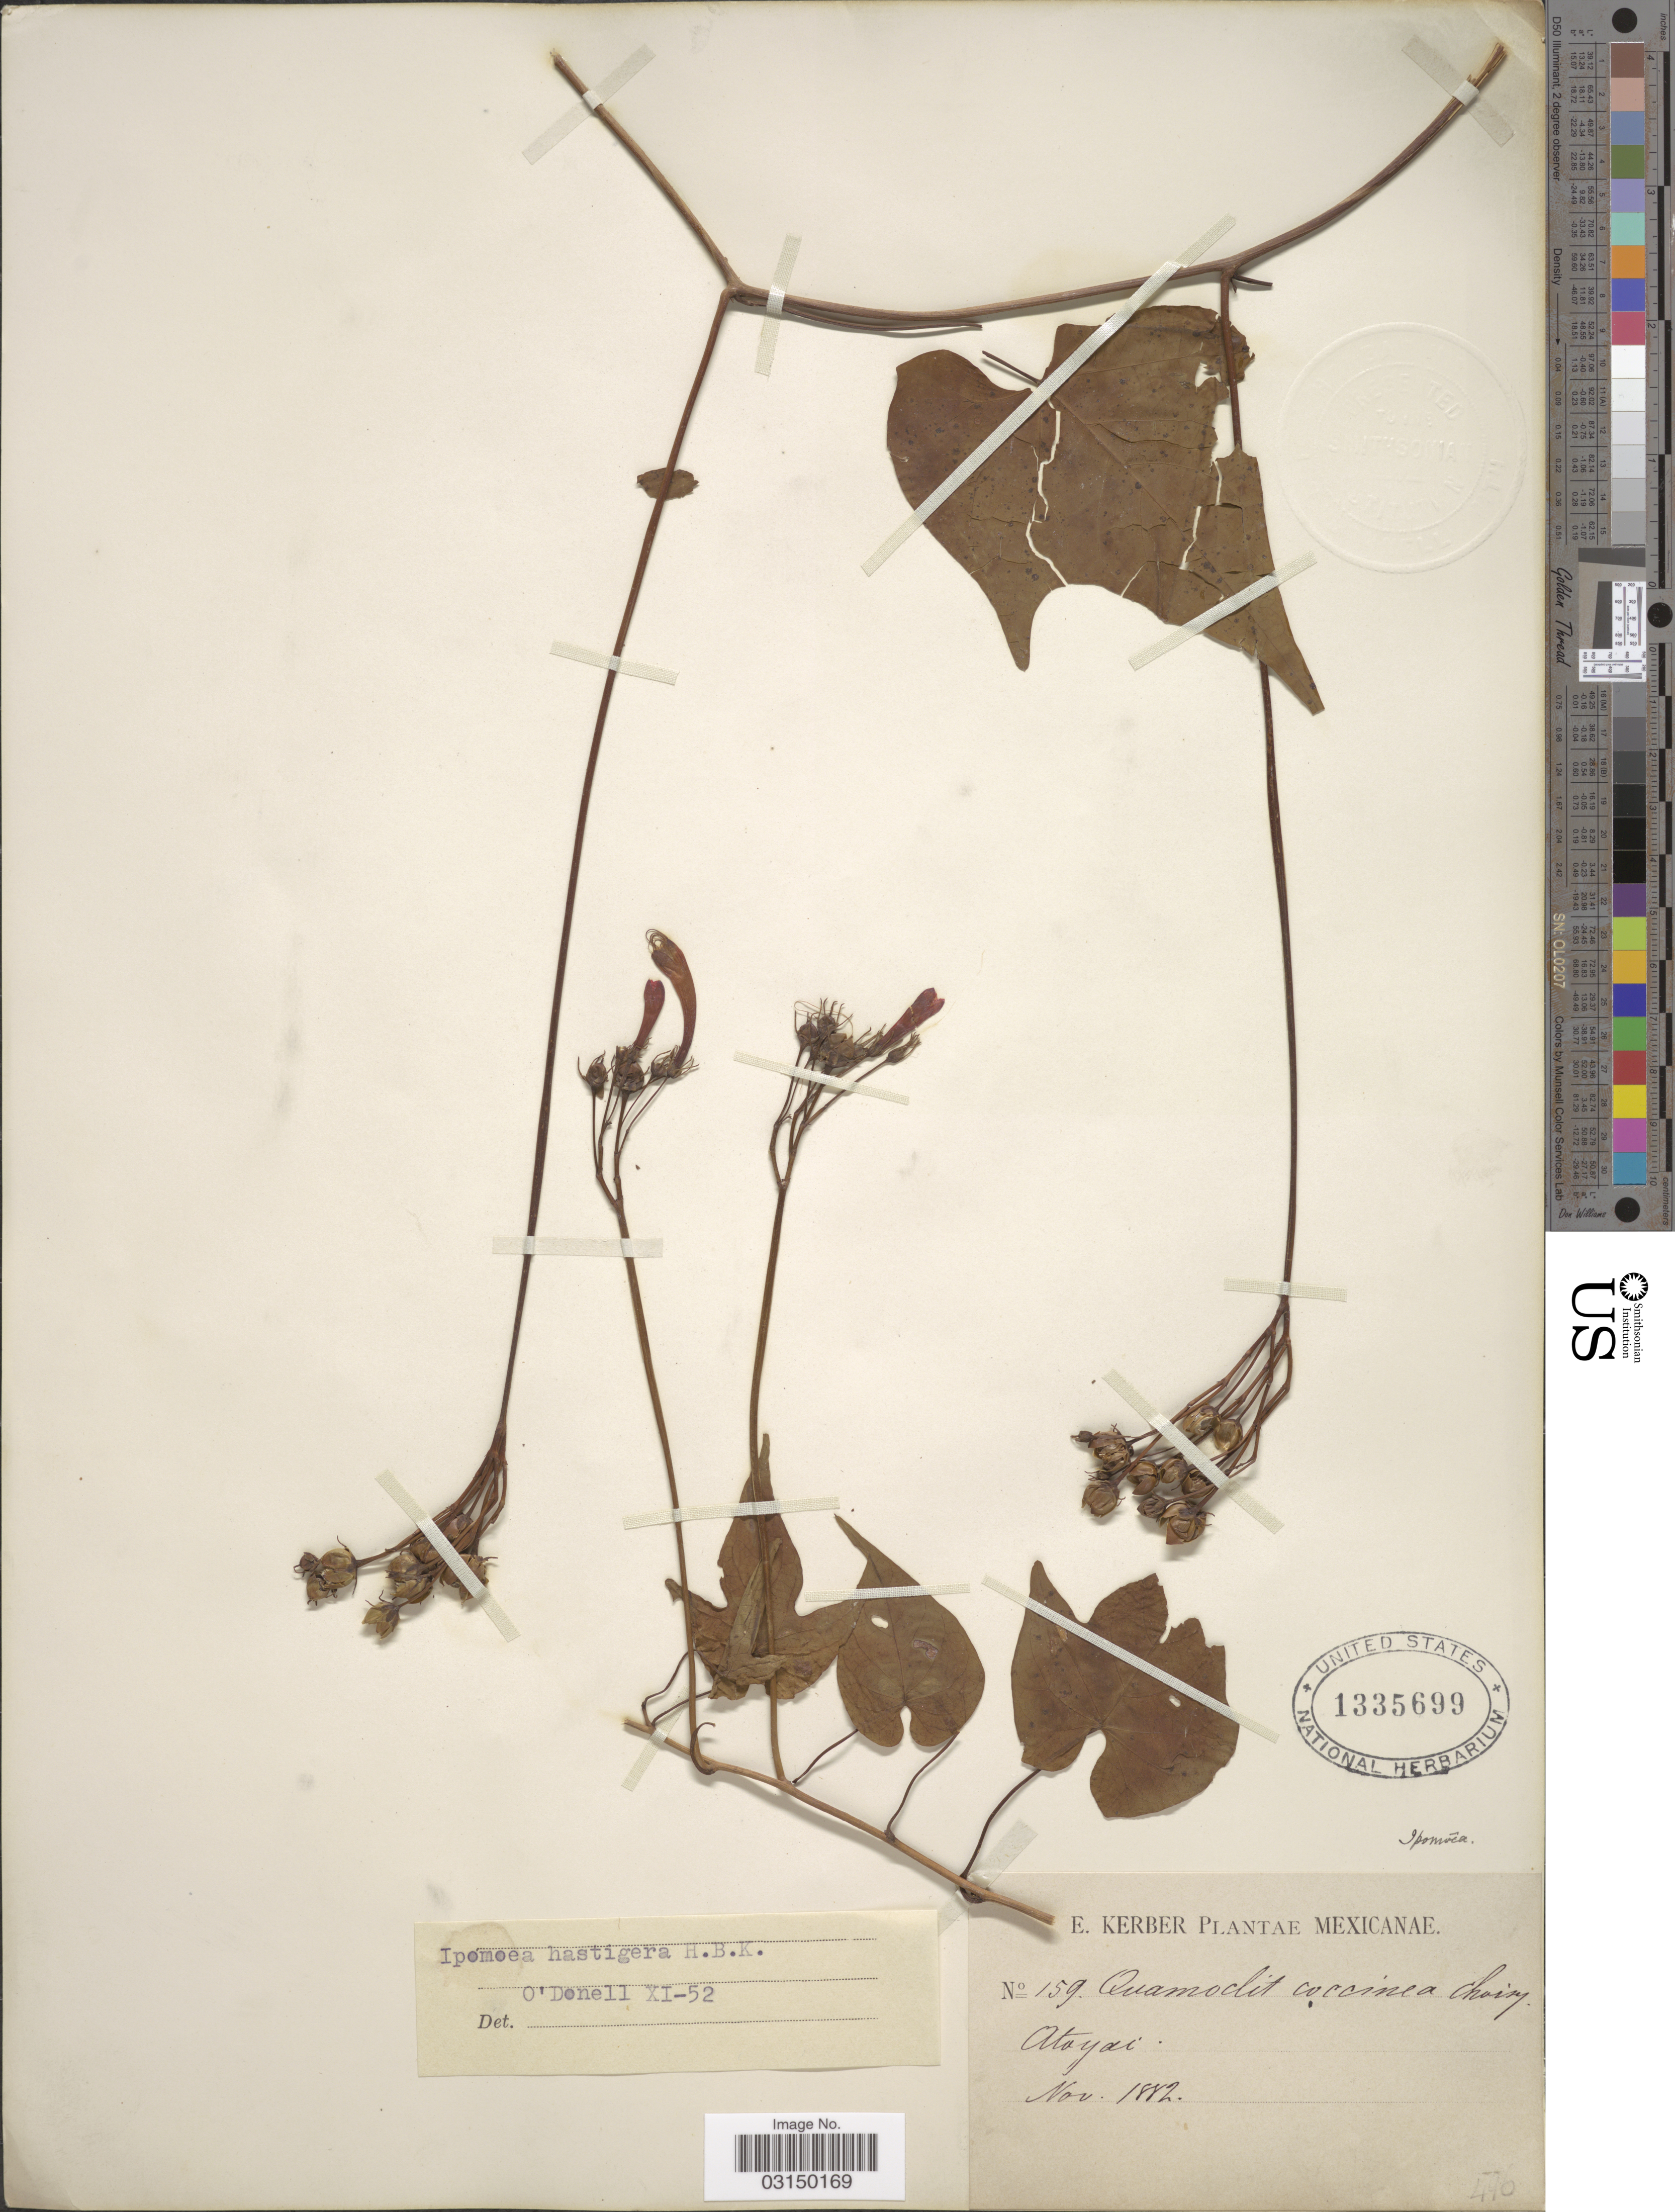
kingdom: Plantae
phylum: Tracheophyta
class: Magnoliopsida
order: Solanales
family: Convolvulaceae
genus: Ipomoea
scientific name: Ipomoea hastigera var. hastigera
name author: Kunth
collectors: E. Kerber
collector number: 159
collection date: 1882-11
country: Mexico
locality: Atoyac.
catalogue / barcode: US 1335699